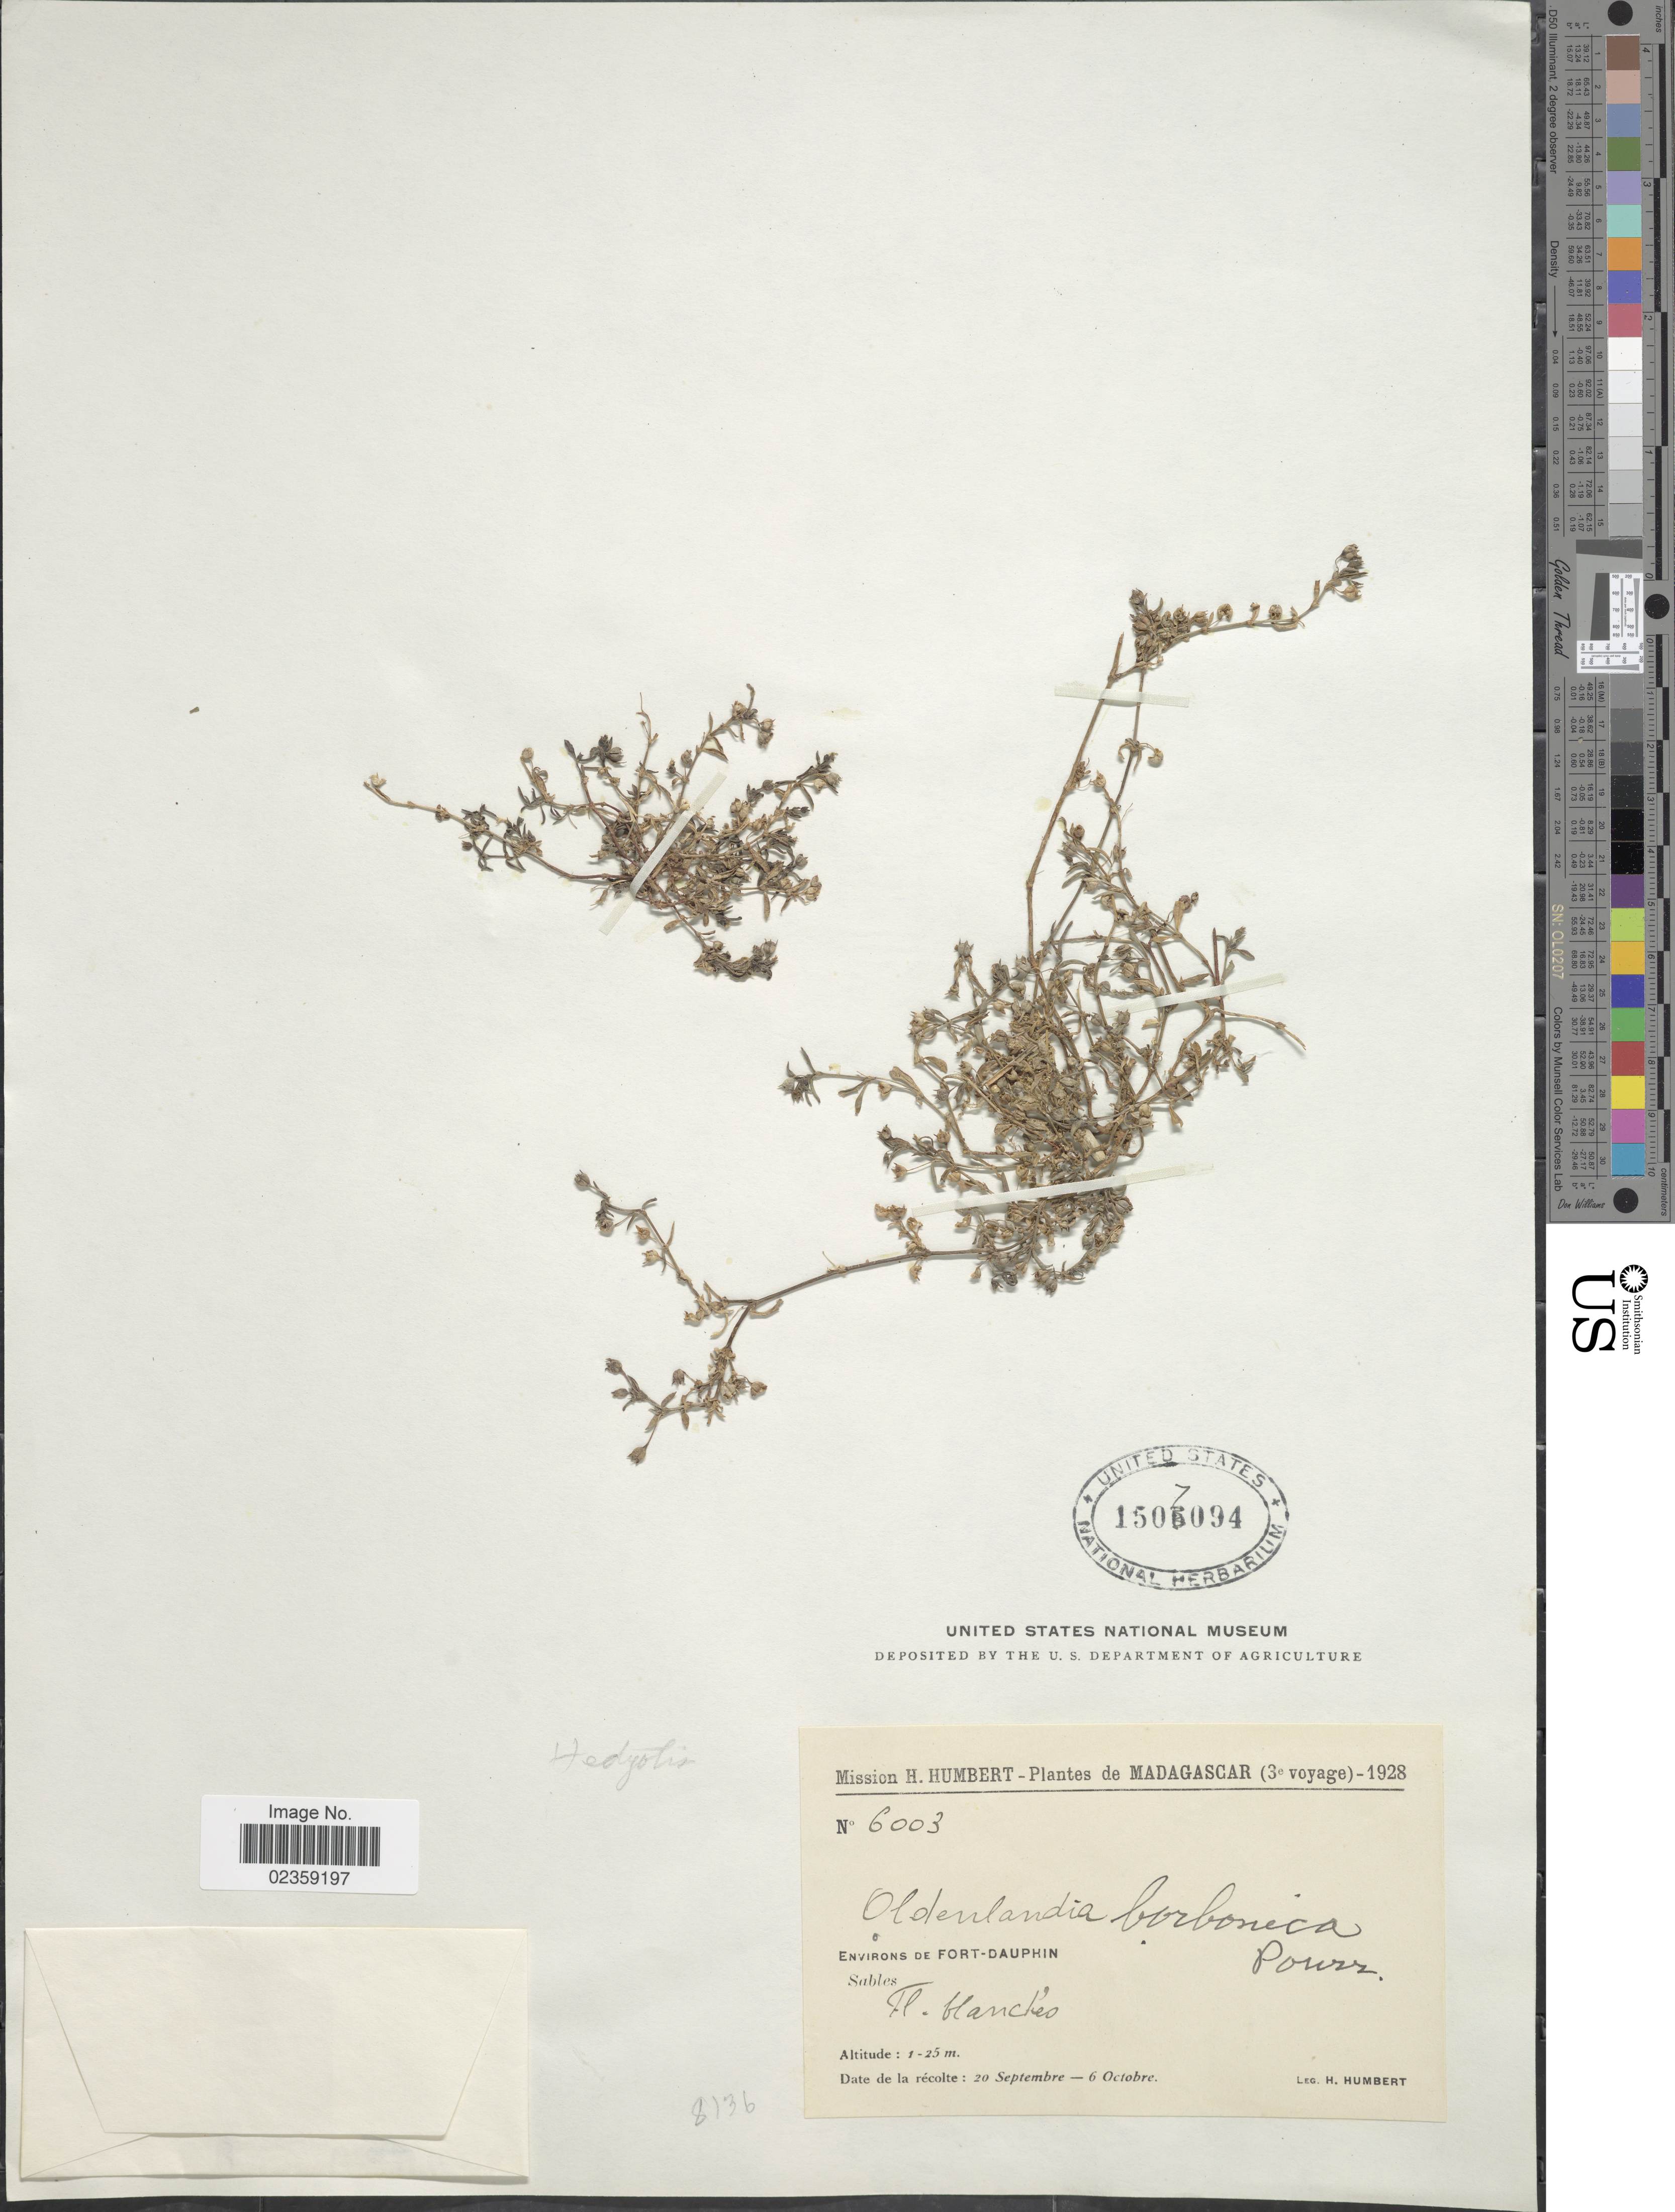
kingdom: Plantae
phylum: Tracheophyta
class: Magnoliopsida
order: Gentianales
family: Rubiaceae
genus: Oldenlandia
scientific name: Oldenlandia borbonica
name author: Pourr.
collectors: H. Humbert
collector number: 6003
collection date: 1928-09-20/1928-10-06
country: Madagascar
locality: Environs de Fort-Dauphin. Sables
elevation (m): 1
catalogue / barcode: US 1507094